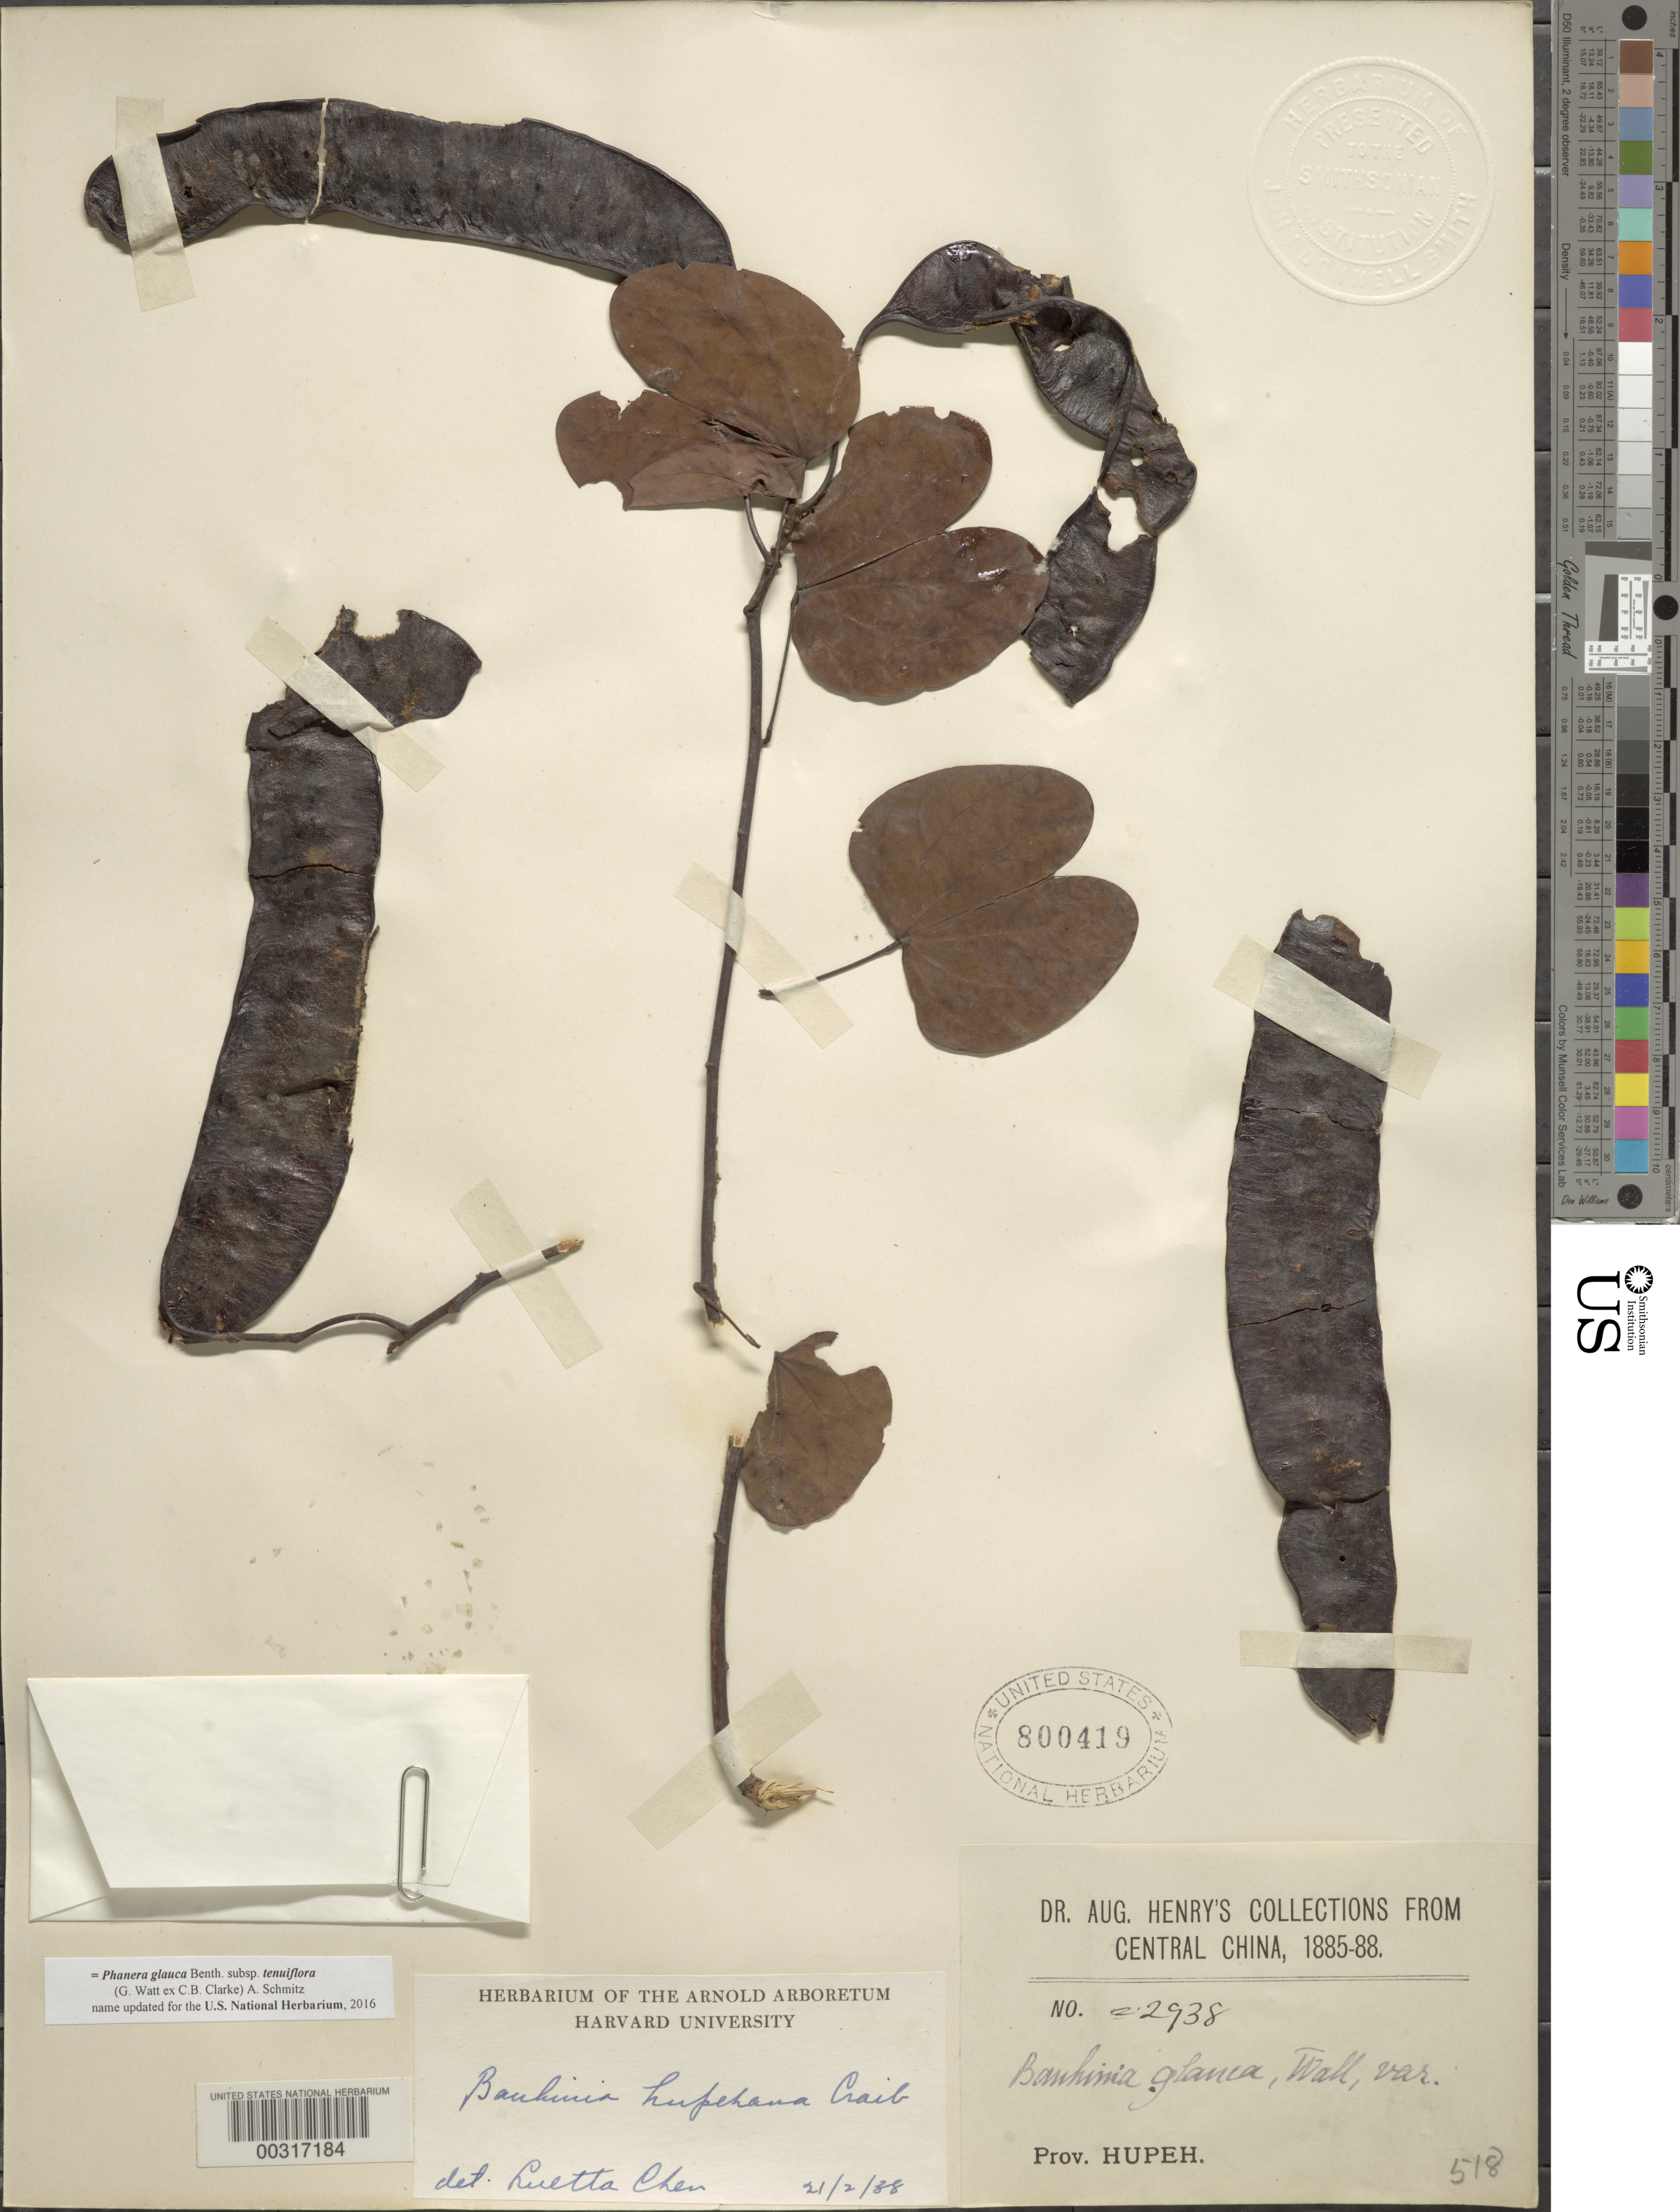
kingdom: Plantae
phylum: Tracheophyta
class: Magnoliopsida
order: Fabales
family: Fabaceae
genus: Phanera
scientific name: Phanera glauca subsp. tenuiflora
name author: (Watt ex C.B. Clarke) A.Schmitz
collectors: A. Henry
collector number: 2938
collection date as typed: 1885 to -- -- 1888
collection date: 1885/1888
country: China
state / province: Hubei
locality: Prov. Hupeh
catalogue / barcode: US 800419